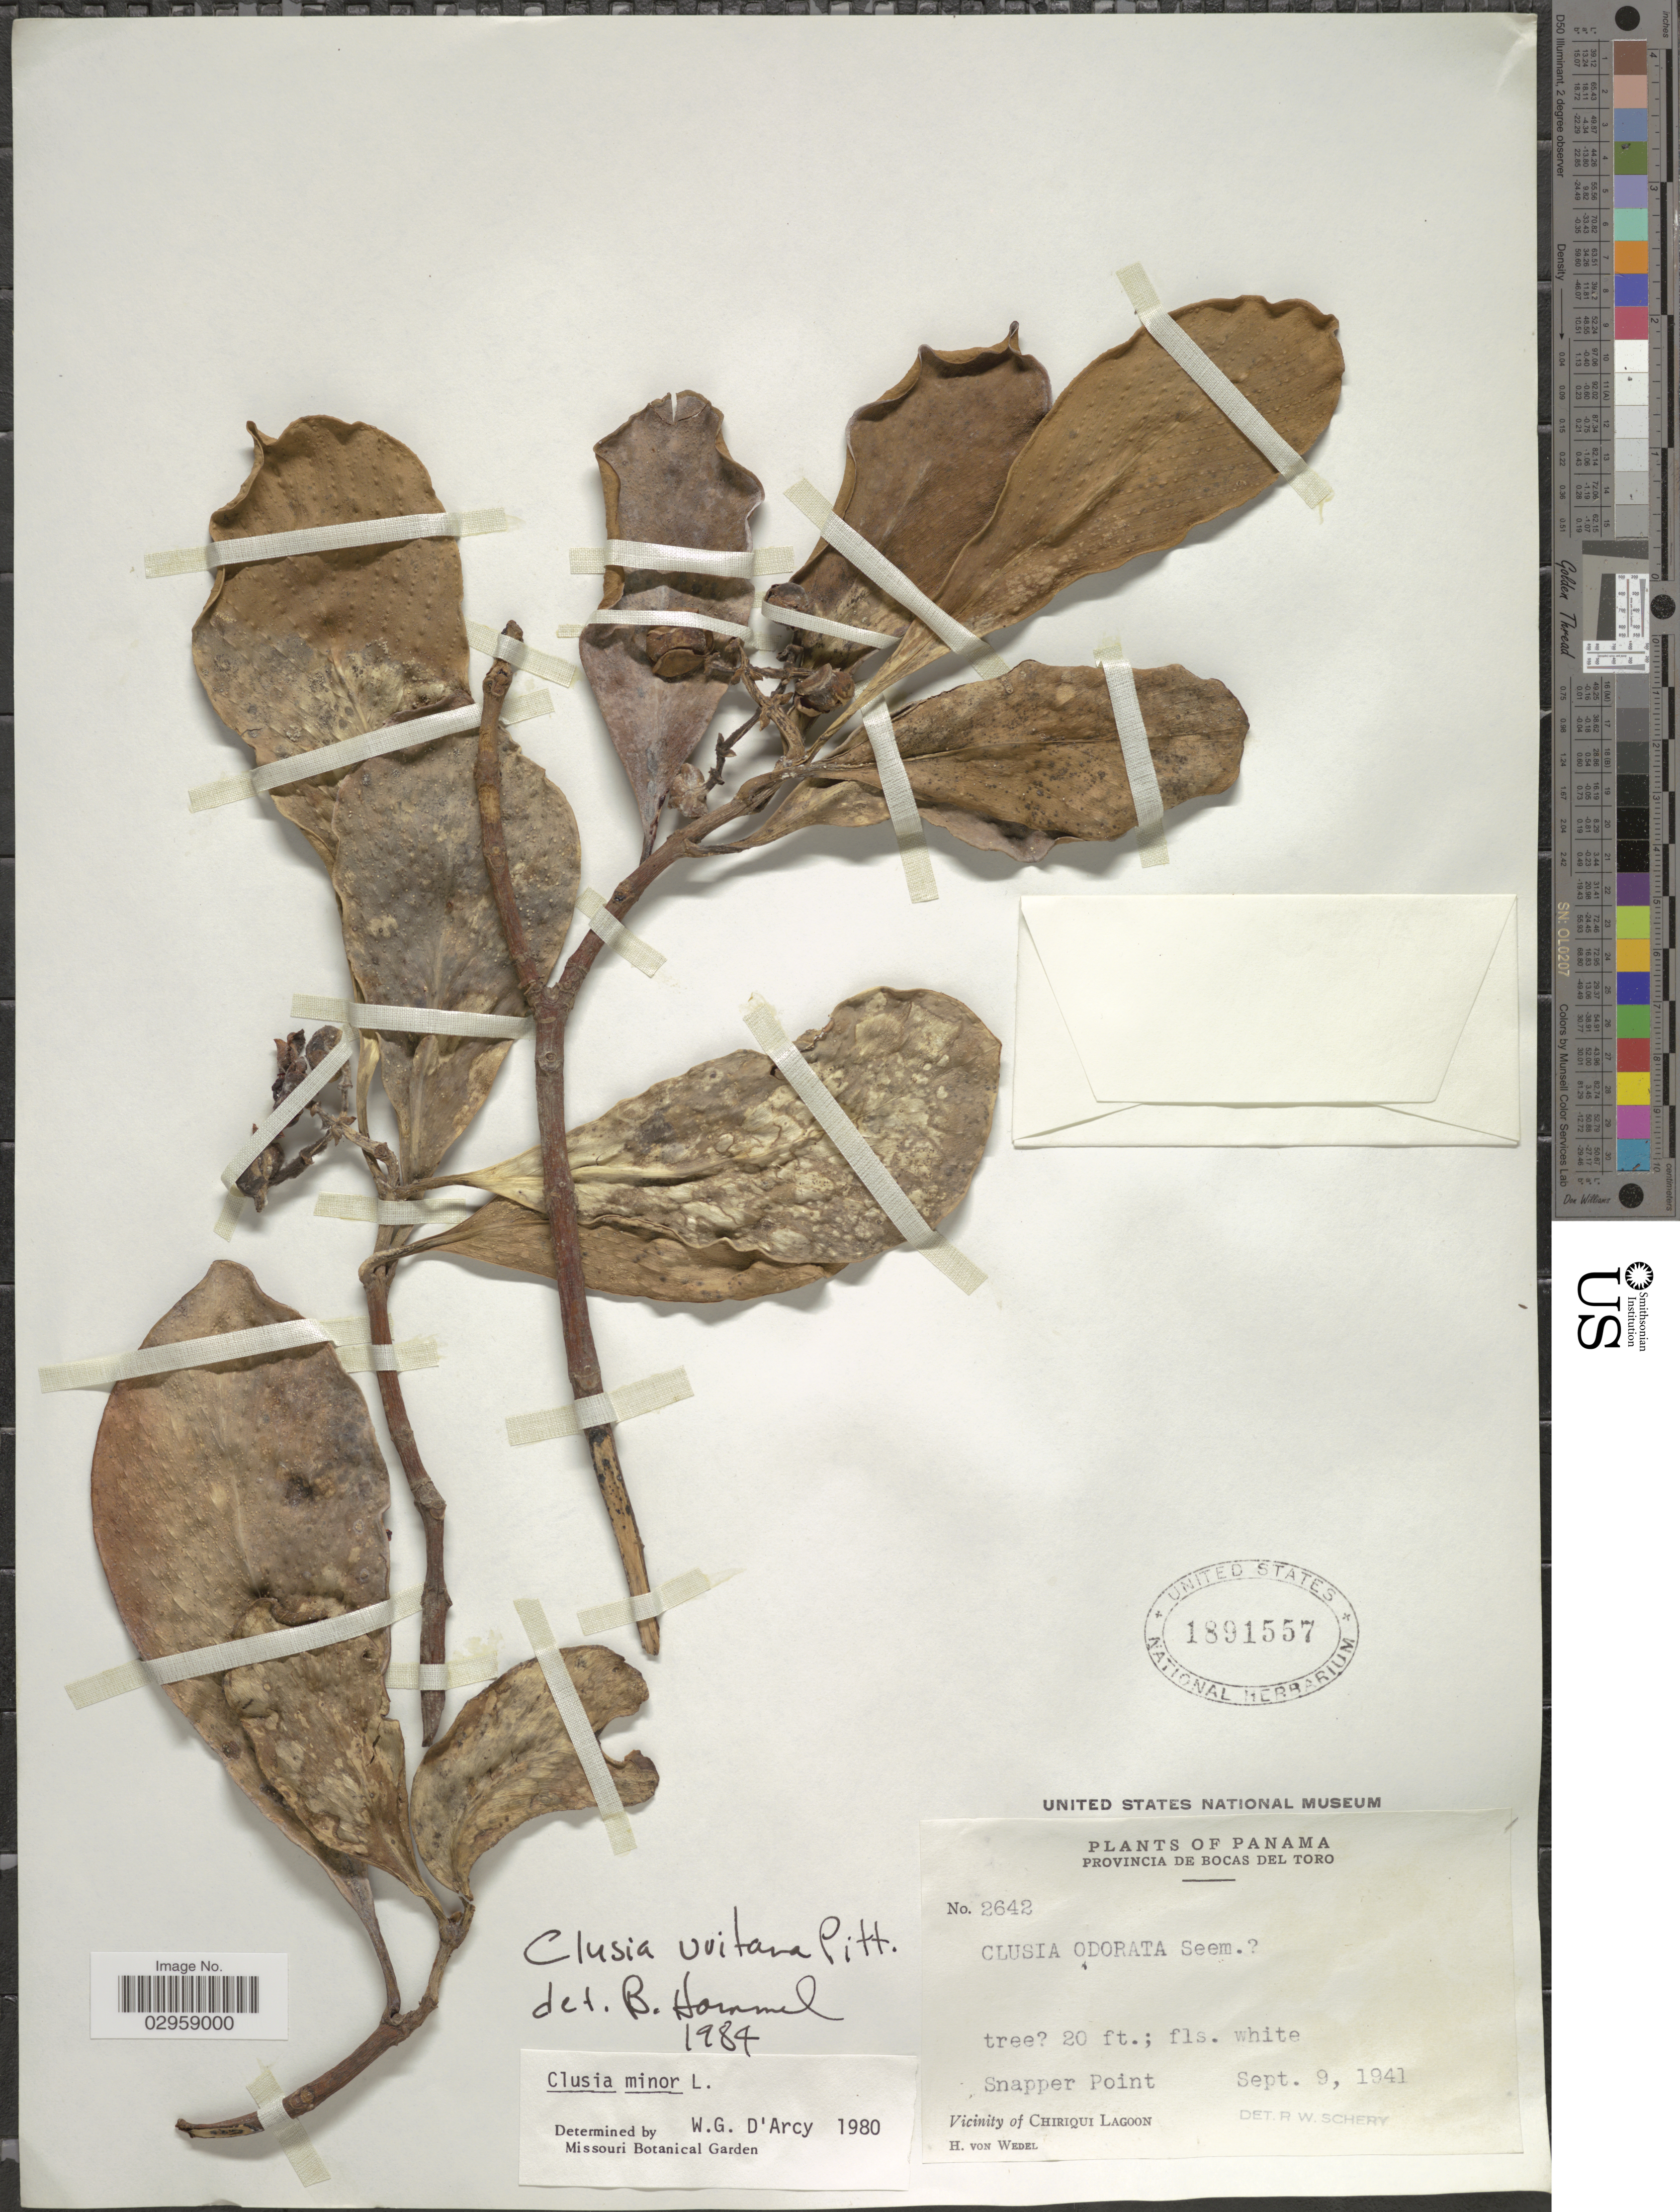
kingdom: Plantae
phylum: Tracheophyta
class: Magnoliopsida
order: Malpighiales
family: Clusiaceae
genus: Clusia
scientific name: Clusia uvitana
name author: Pittier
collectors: H. von Wedel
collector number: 2642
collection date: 1941-09-09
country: Panama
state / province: Bocas del Toro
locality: Snapper Point. Vicinity of Chiriqui Lagoon.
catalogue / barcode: US 1891557